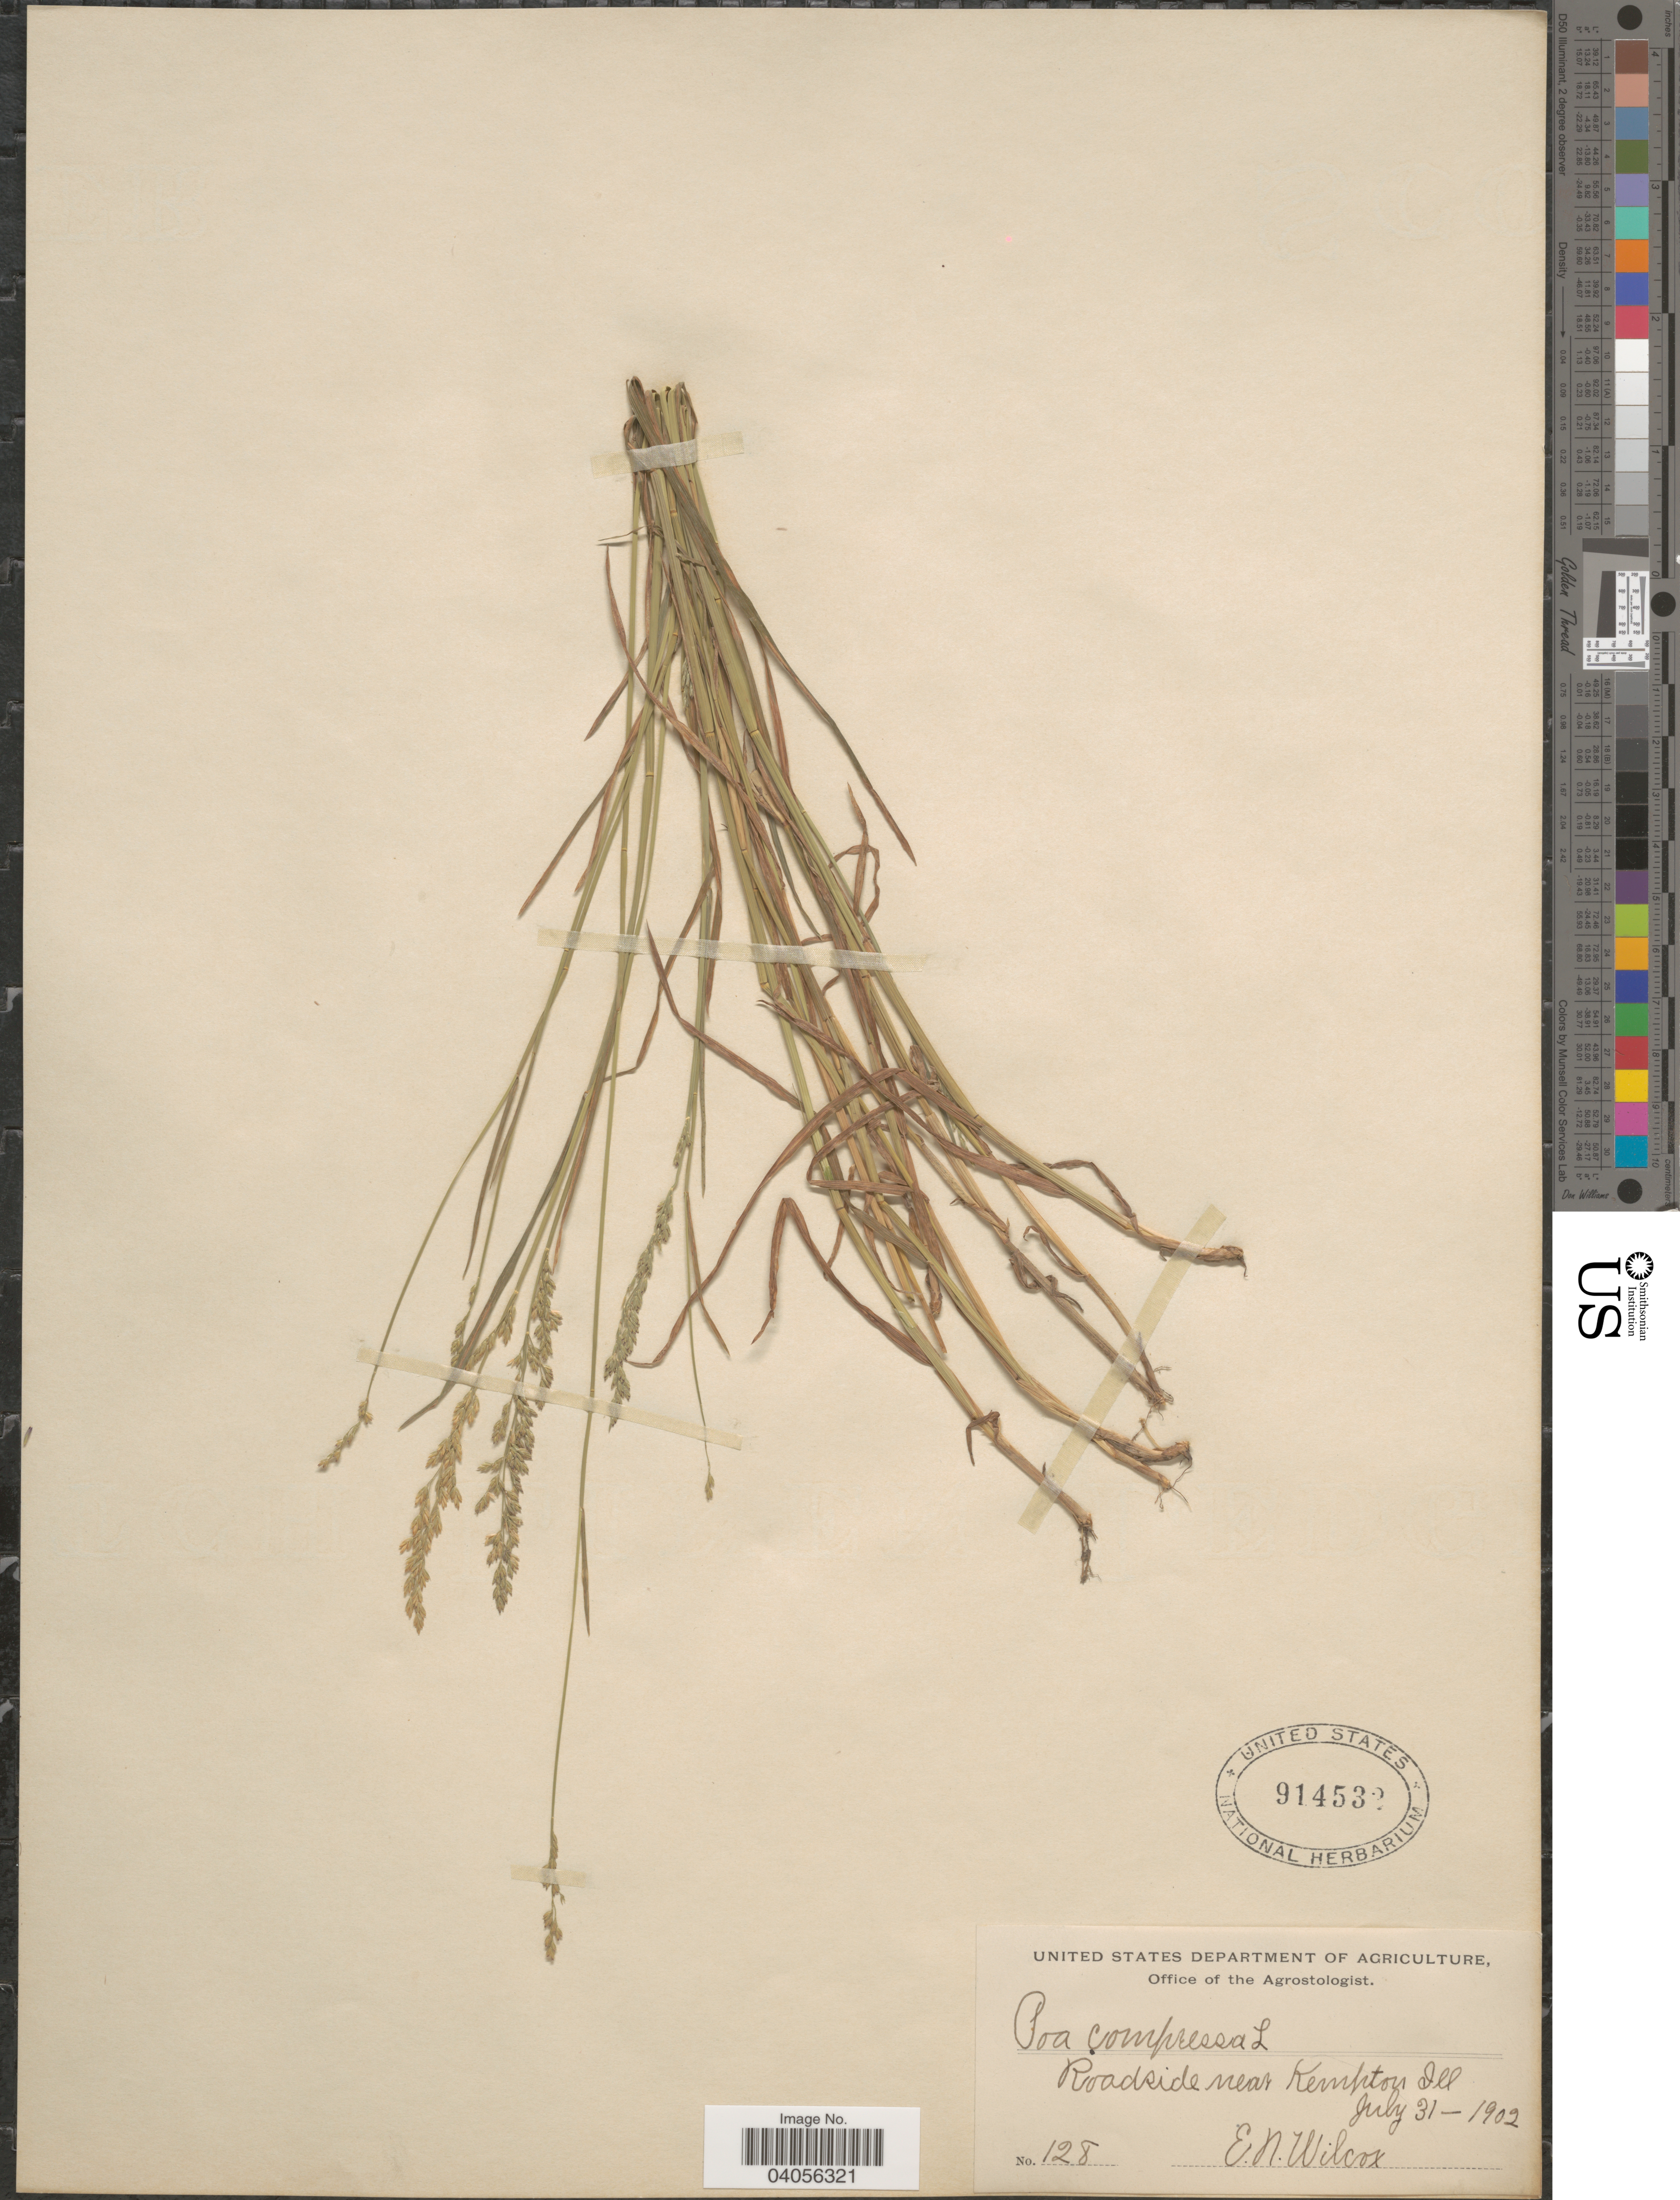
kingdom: Plantae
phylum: Tracheophyta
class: Liliopsida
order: Poales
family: Poaceae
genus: Poa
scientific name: Poa compressa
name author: L.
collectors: E. Wilcox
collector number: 128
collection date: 1902-07-31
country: United States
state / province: Illinois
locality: Roadside near Kempton.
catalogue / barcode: US 914532